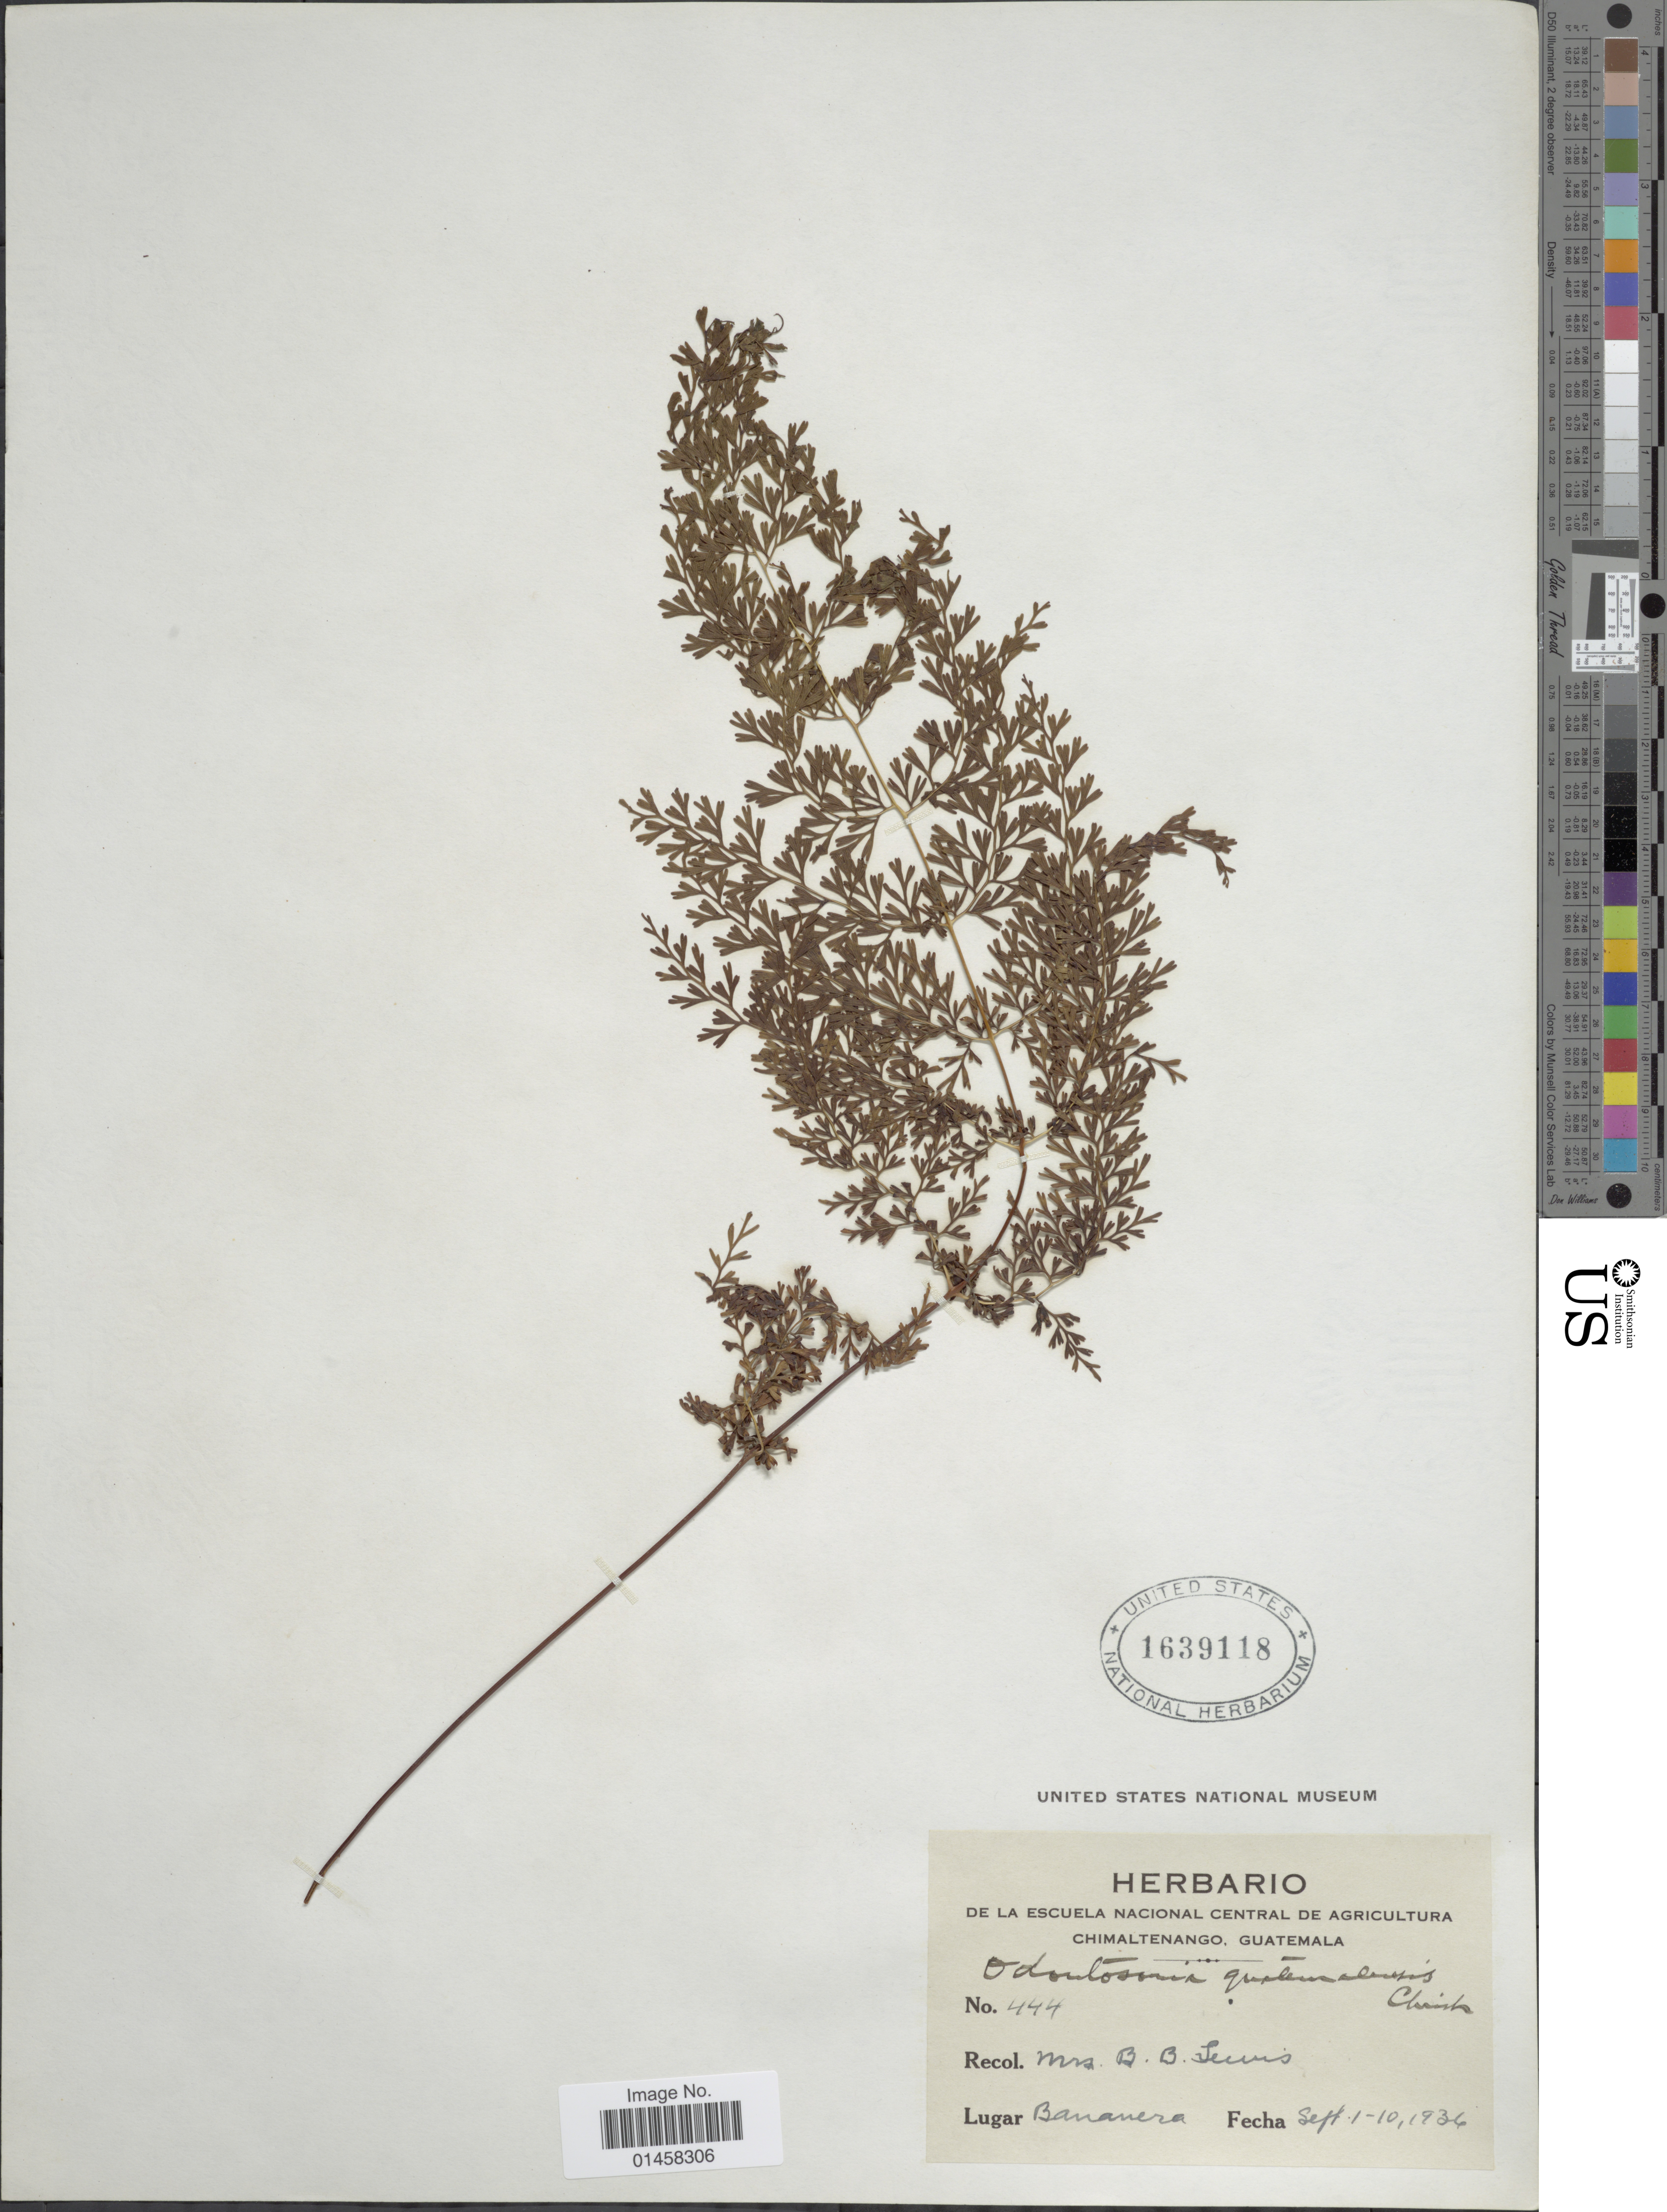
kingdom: Plantae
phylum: Tracheophyta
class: Polypodiopsida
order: Polypodiales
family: Lindsaeaceae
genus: Odontosoria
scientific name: Odontosoria guatemalensis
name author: Christ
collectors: B. Seevis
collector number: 444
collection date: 1936-09-01/1936-09-10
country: Guatemala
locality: Lugar: Bananera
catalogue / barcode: US 1639118